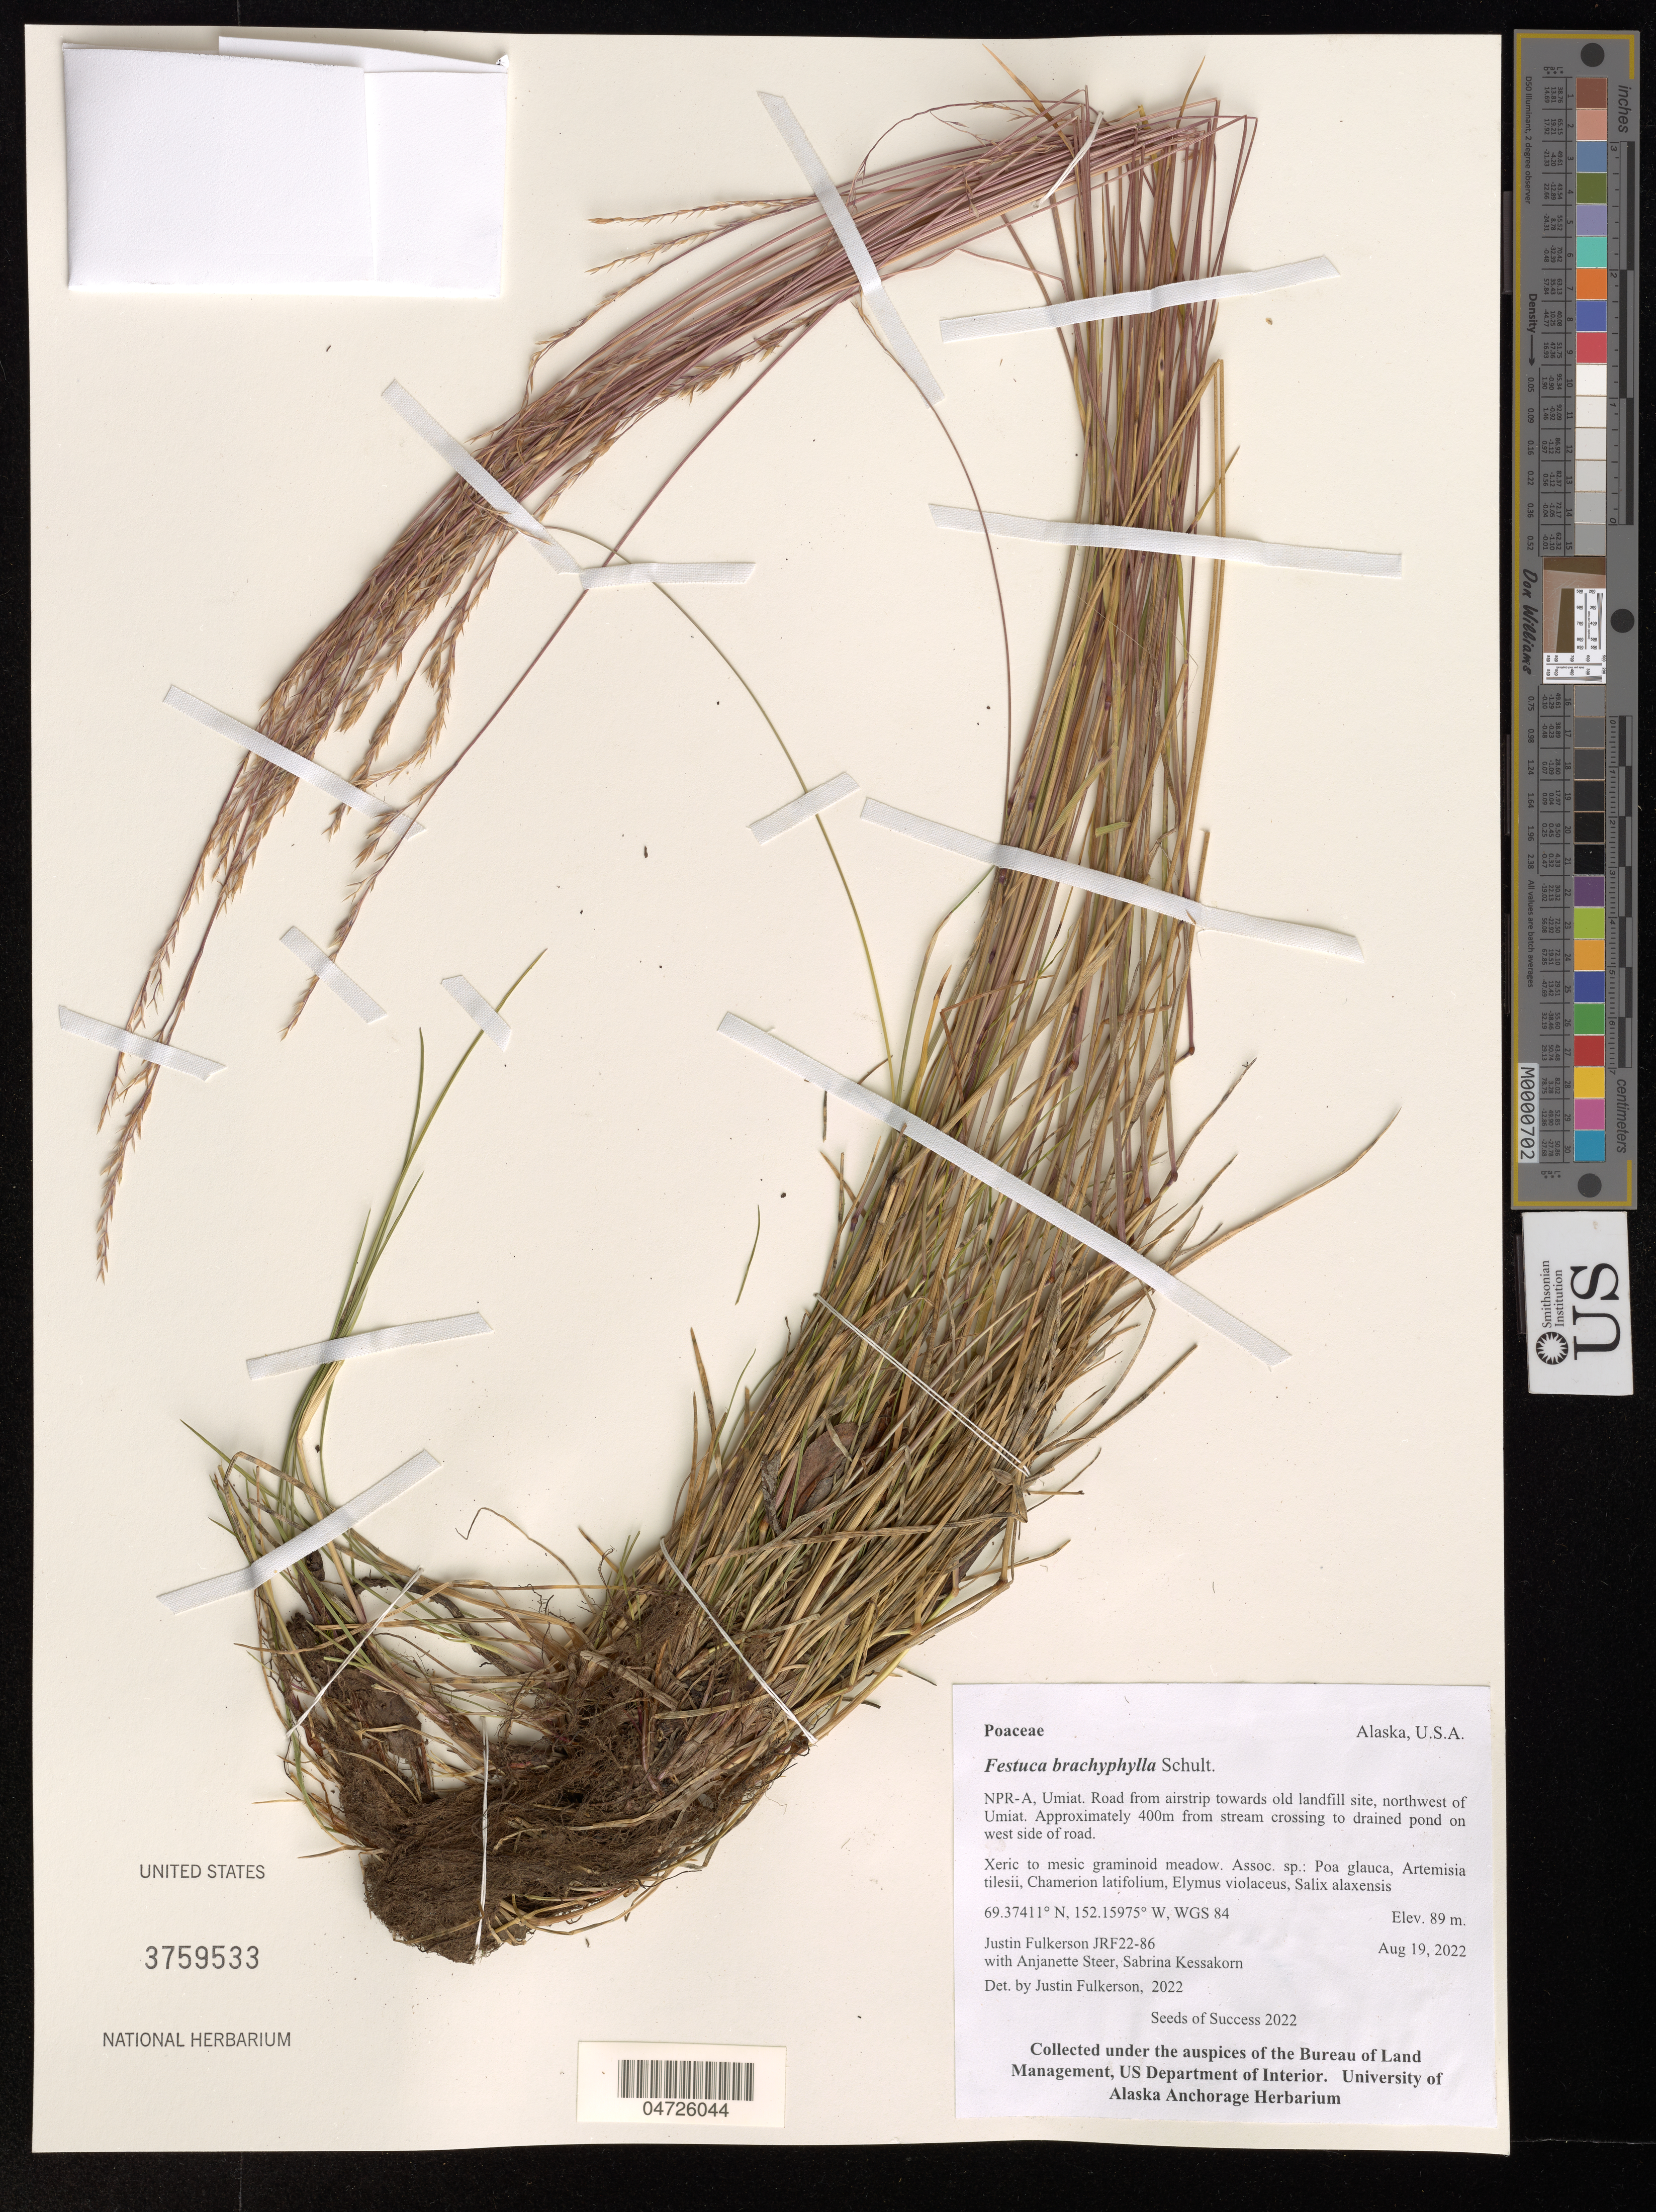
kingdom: Plantae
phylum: Tracheophyta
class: Liliopsida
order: Poales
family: Poaceae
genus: Festuca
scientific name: Festuca brachyphylla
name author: Schult. & Schult. f.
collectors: J. Fulkerson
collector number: JRF22-86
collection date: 2022-08-19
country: United States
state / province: Alaska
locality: NPR-A, Umiat. Road from airstrip towards old landfill site, northwest of Umiat. Approximately 400m from stream crossing to drained pond on west side of road. WGS84.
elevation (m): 89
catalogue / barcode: US 3759533